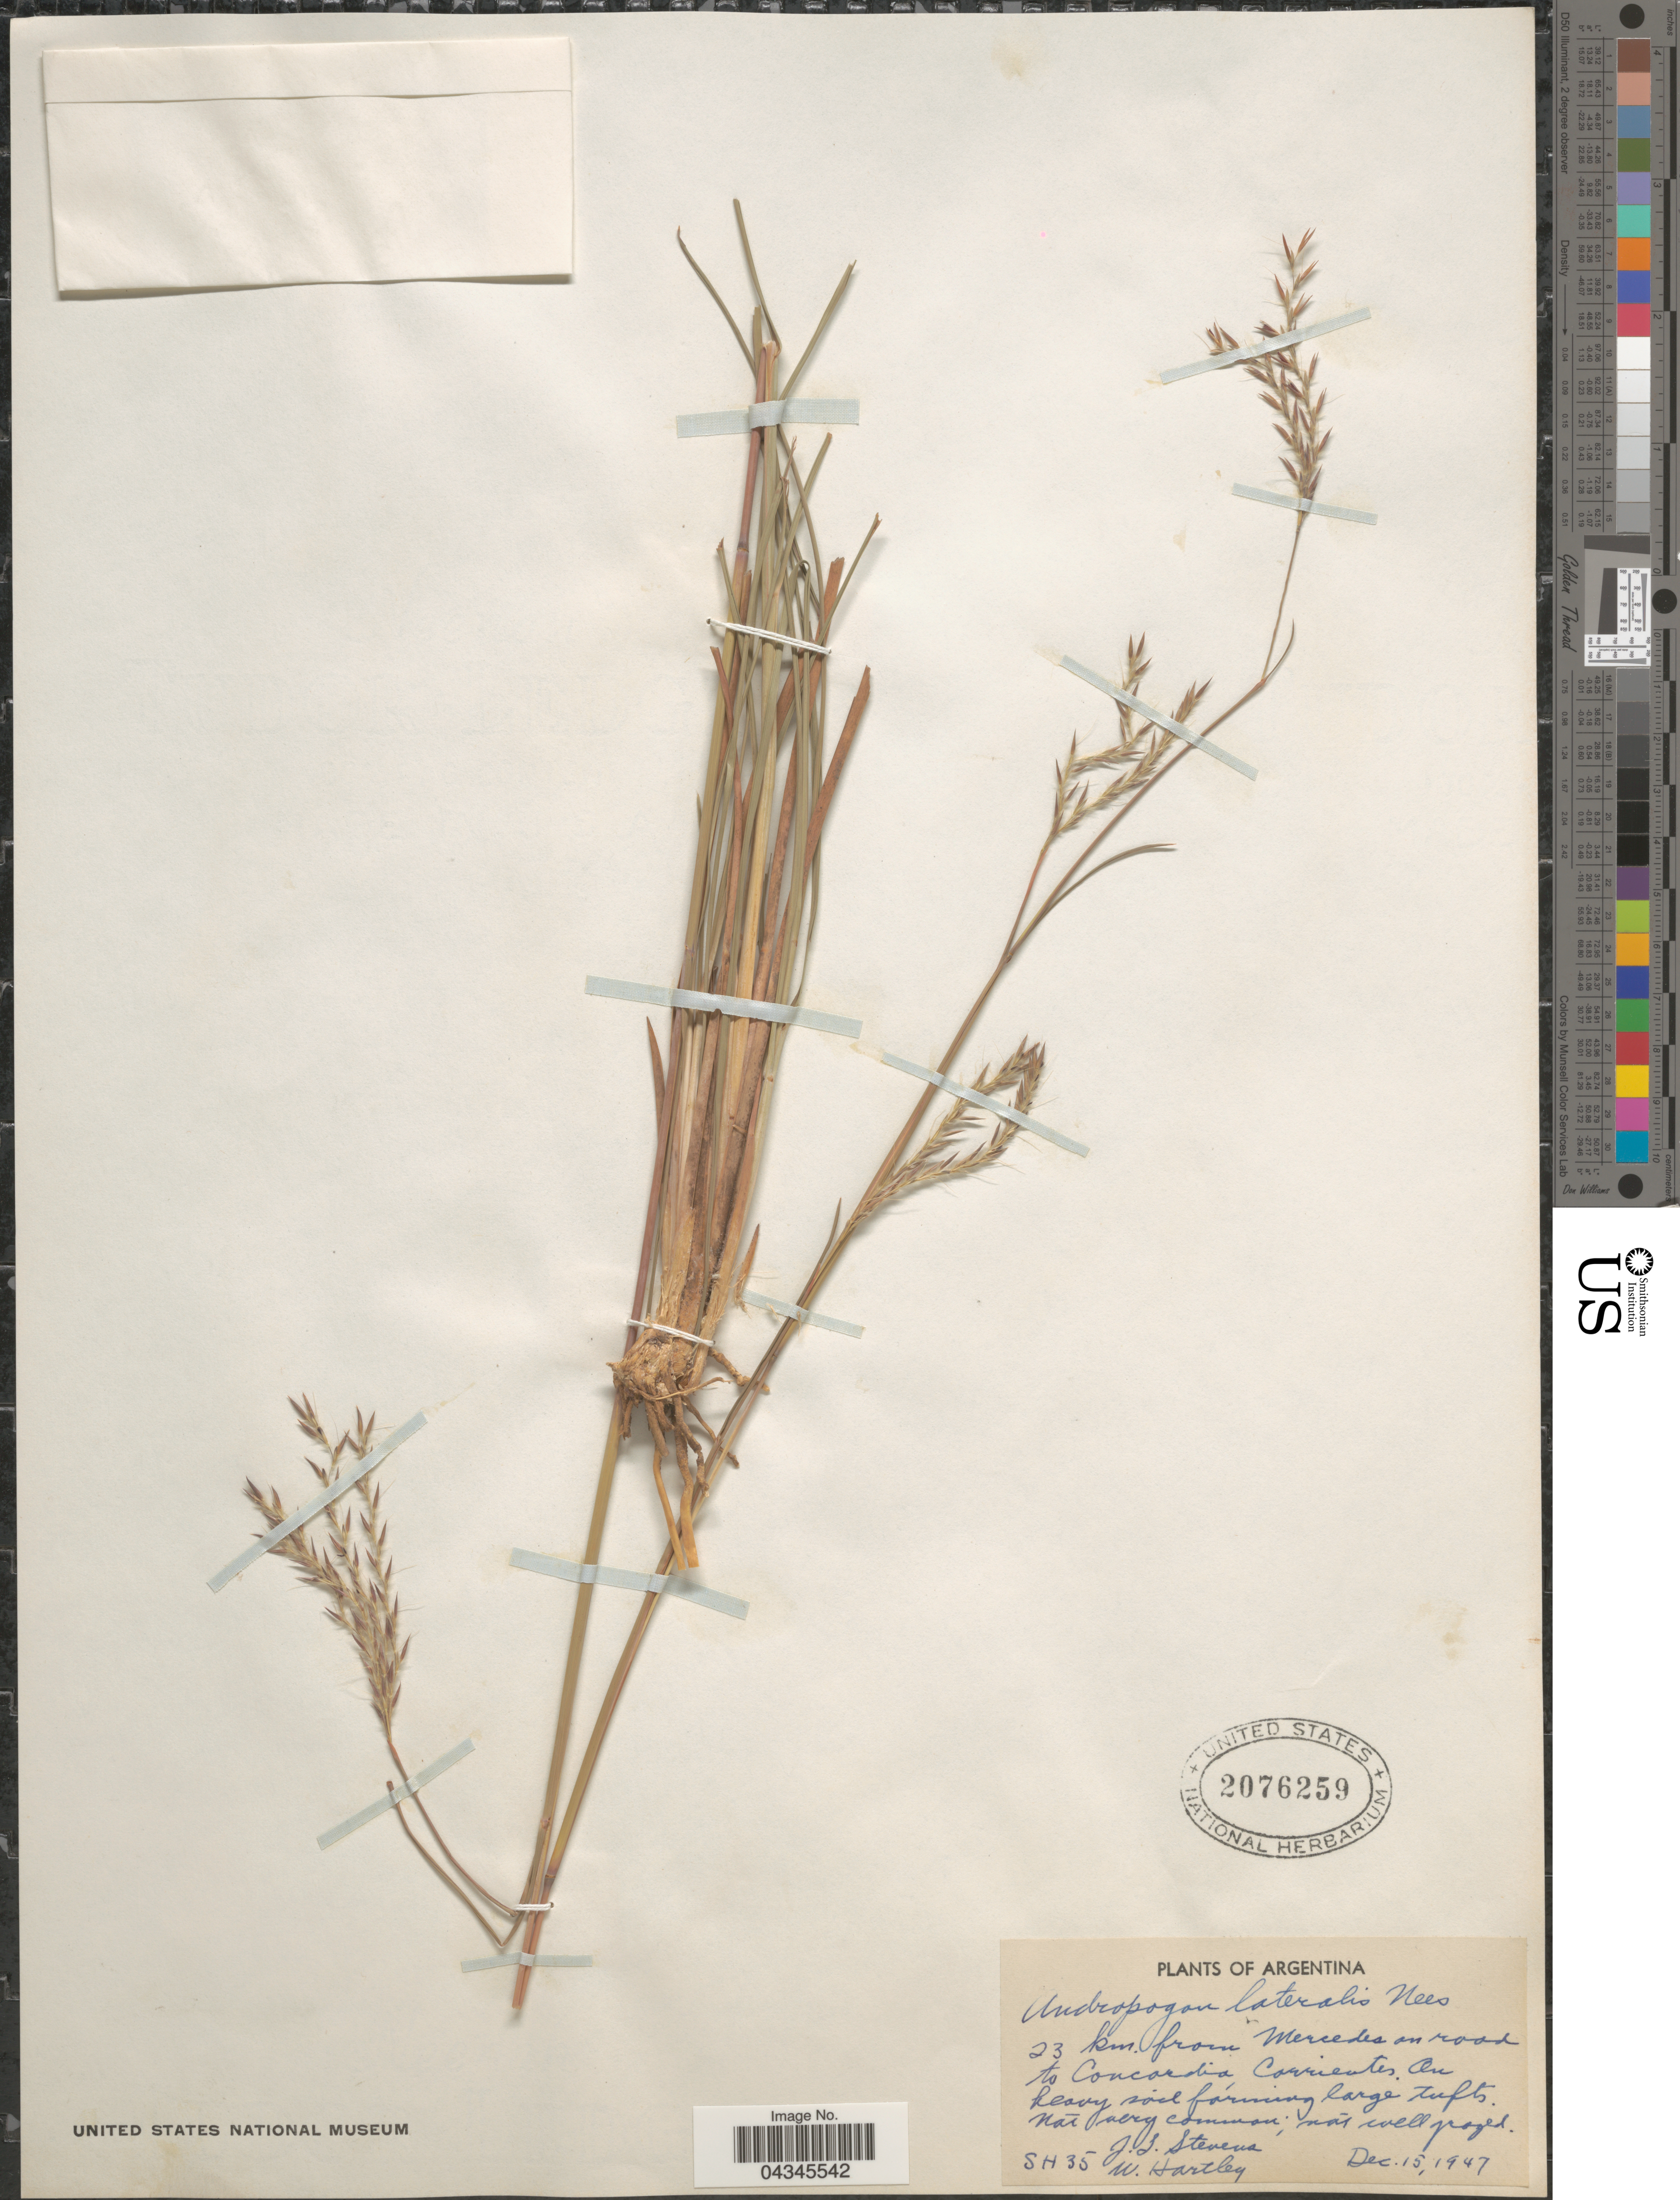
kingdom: Plantae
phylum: Tracheophyta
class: Liliopsida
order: Poales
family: Poaceae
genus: Andropogon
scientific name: Andropogon lateralis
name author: Nees in Mart.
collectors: J. Stevens & W. Hartley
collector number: SH35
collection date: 1947-12-15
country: Argentina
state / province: Corrientes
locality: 23 km. from Mercedes on road to Concordio.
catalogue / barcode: US 2076259